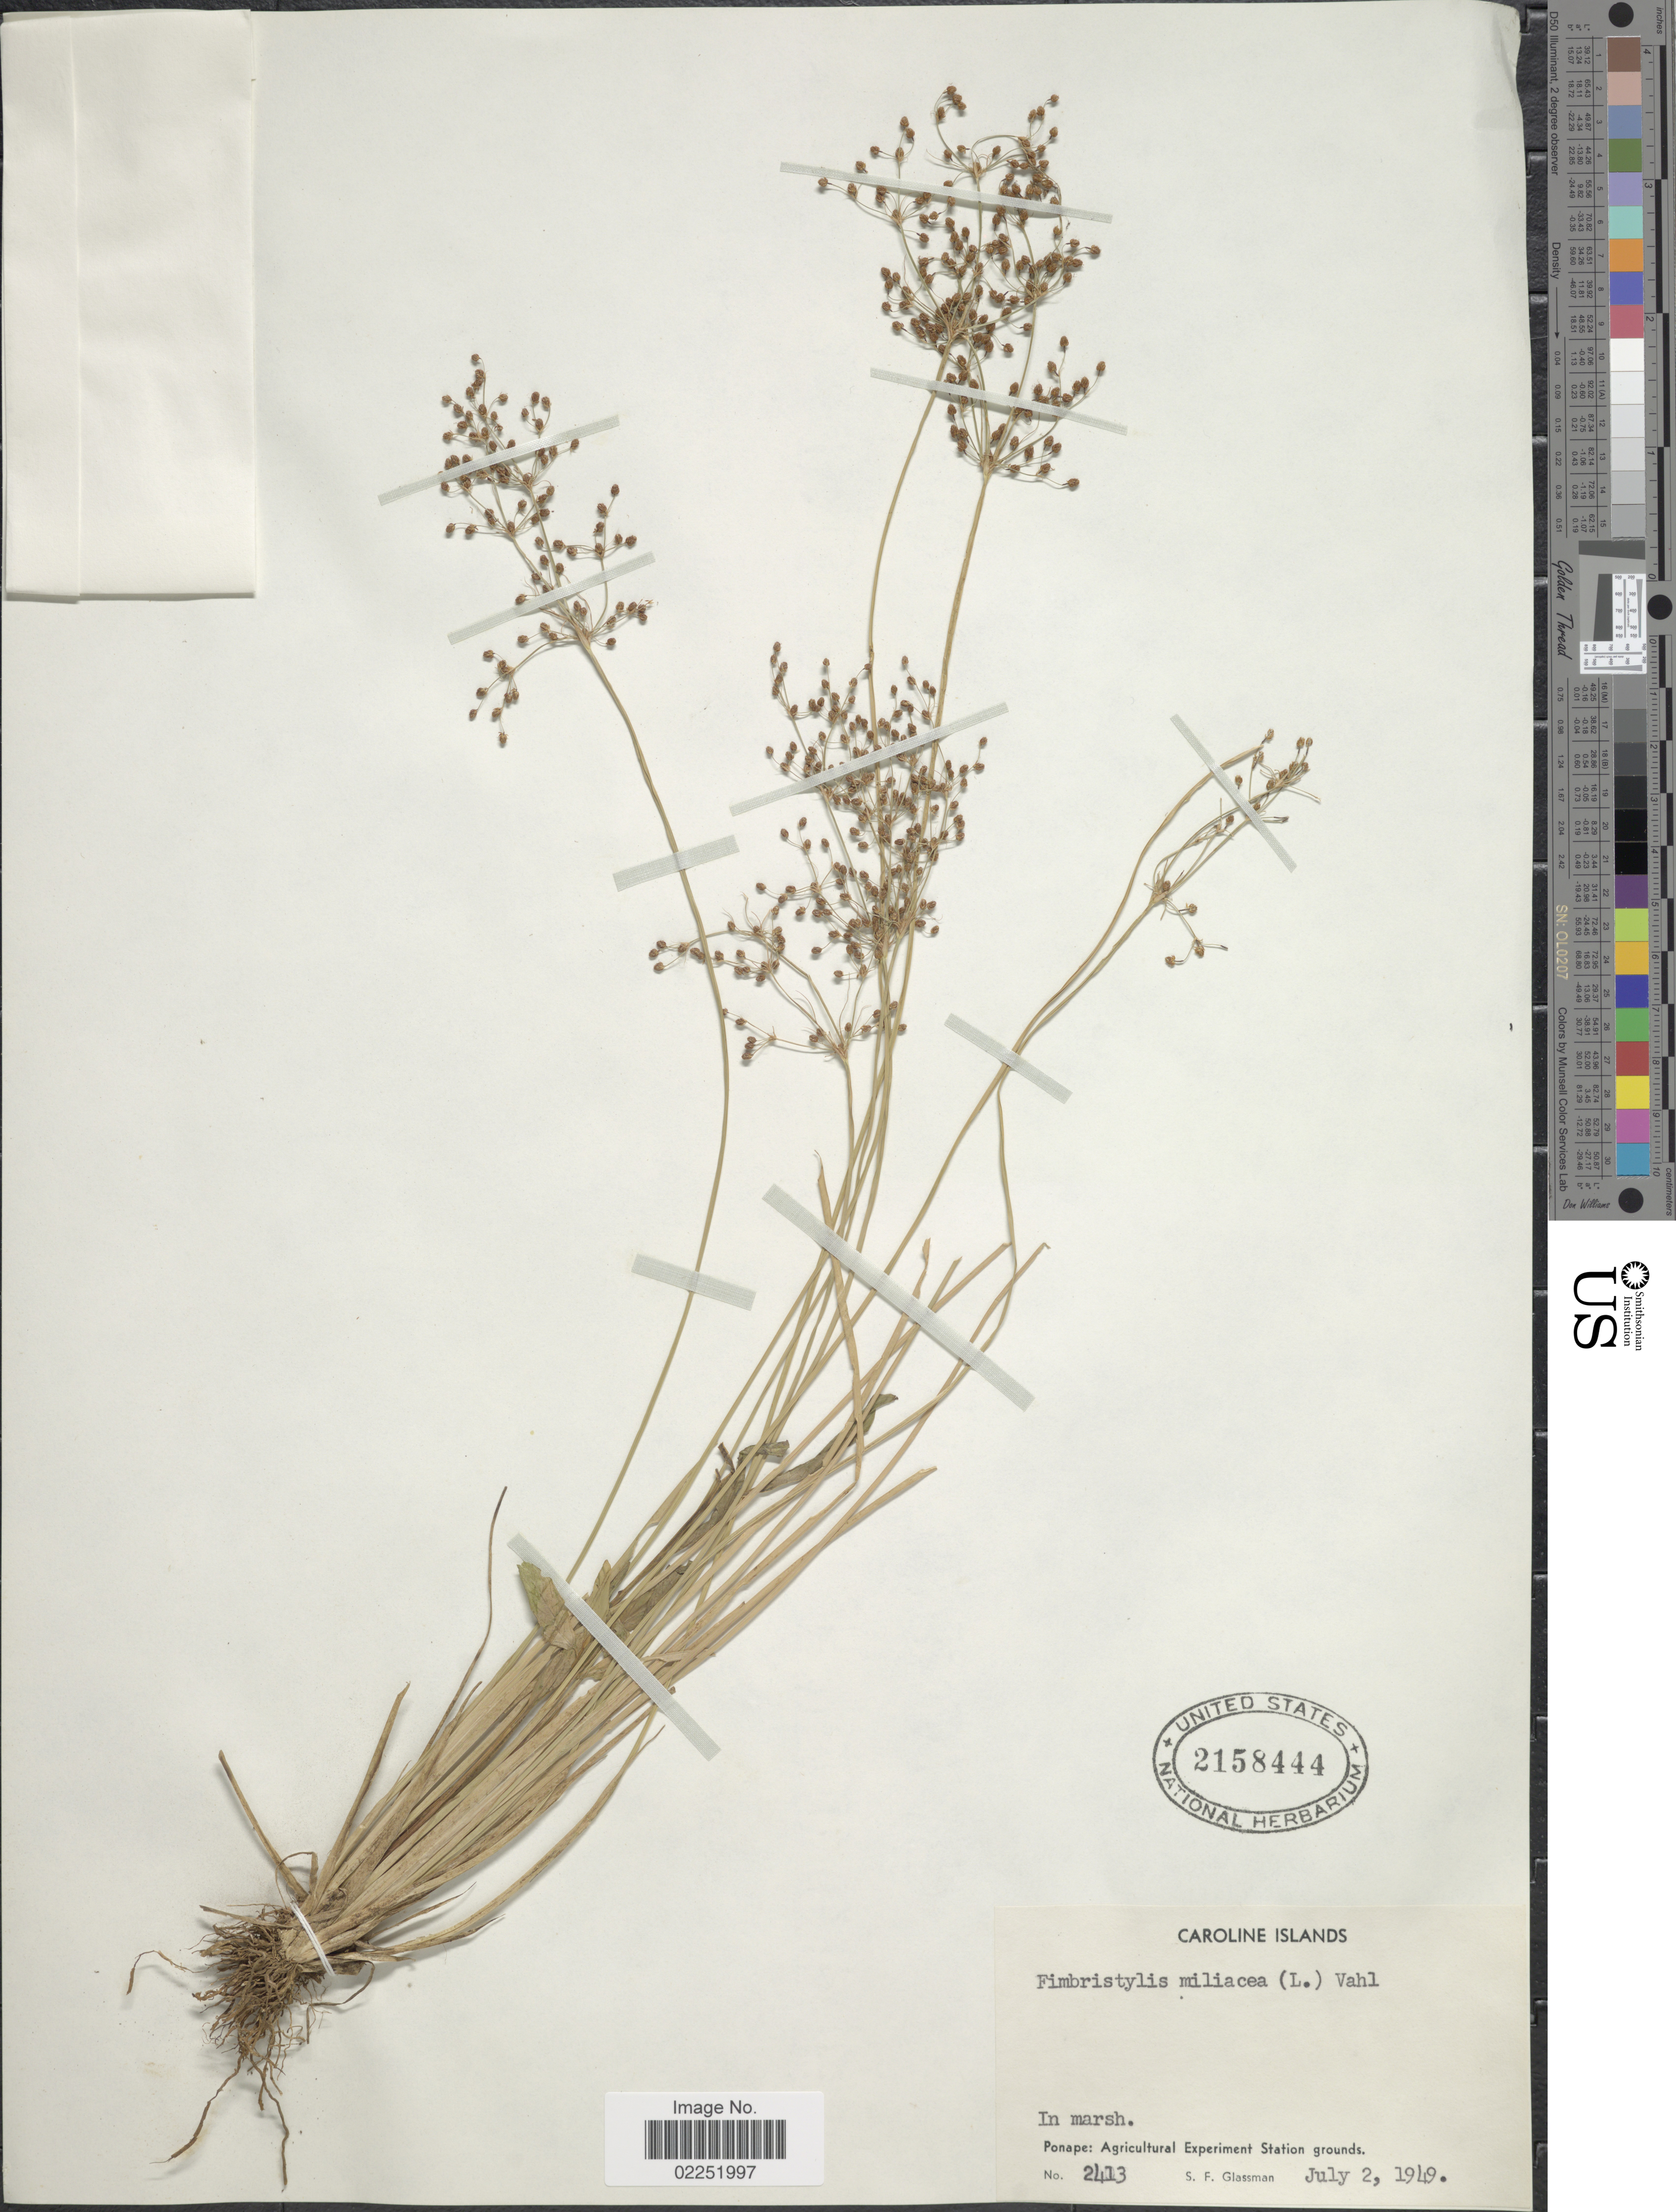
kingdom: Plantae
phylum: Tracheophyta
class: Liliopsida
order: Poales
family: Cyperaceae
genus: Fimbristylis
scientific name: Fimbristylis littoralis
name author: Gaudich.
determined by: Strong, M. T., (US), Smithsonian Institution - National Museum of Natural History (UNITED STATES)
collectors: S. F. Glassman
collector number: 2413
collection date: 1949-07-02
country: Micronesia, Federated States of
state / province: Pohnpei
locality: Caroline Islands, In marsh, Ponape: Agricultural Experiment Station grounds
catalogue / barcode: US 2158444